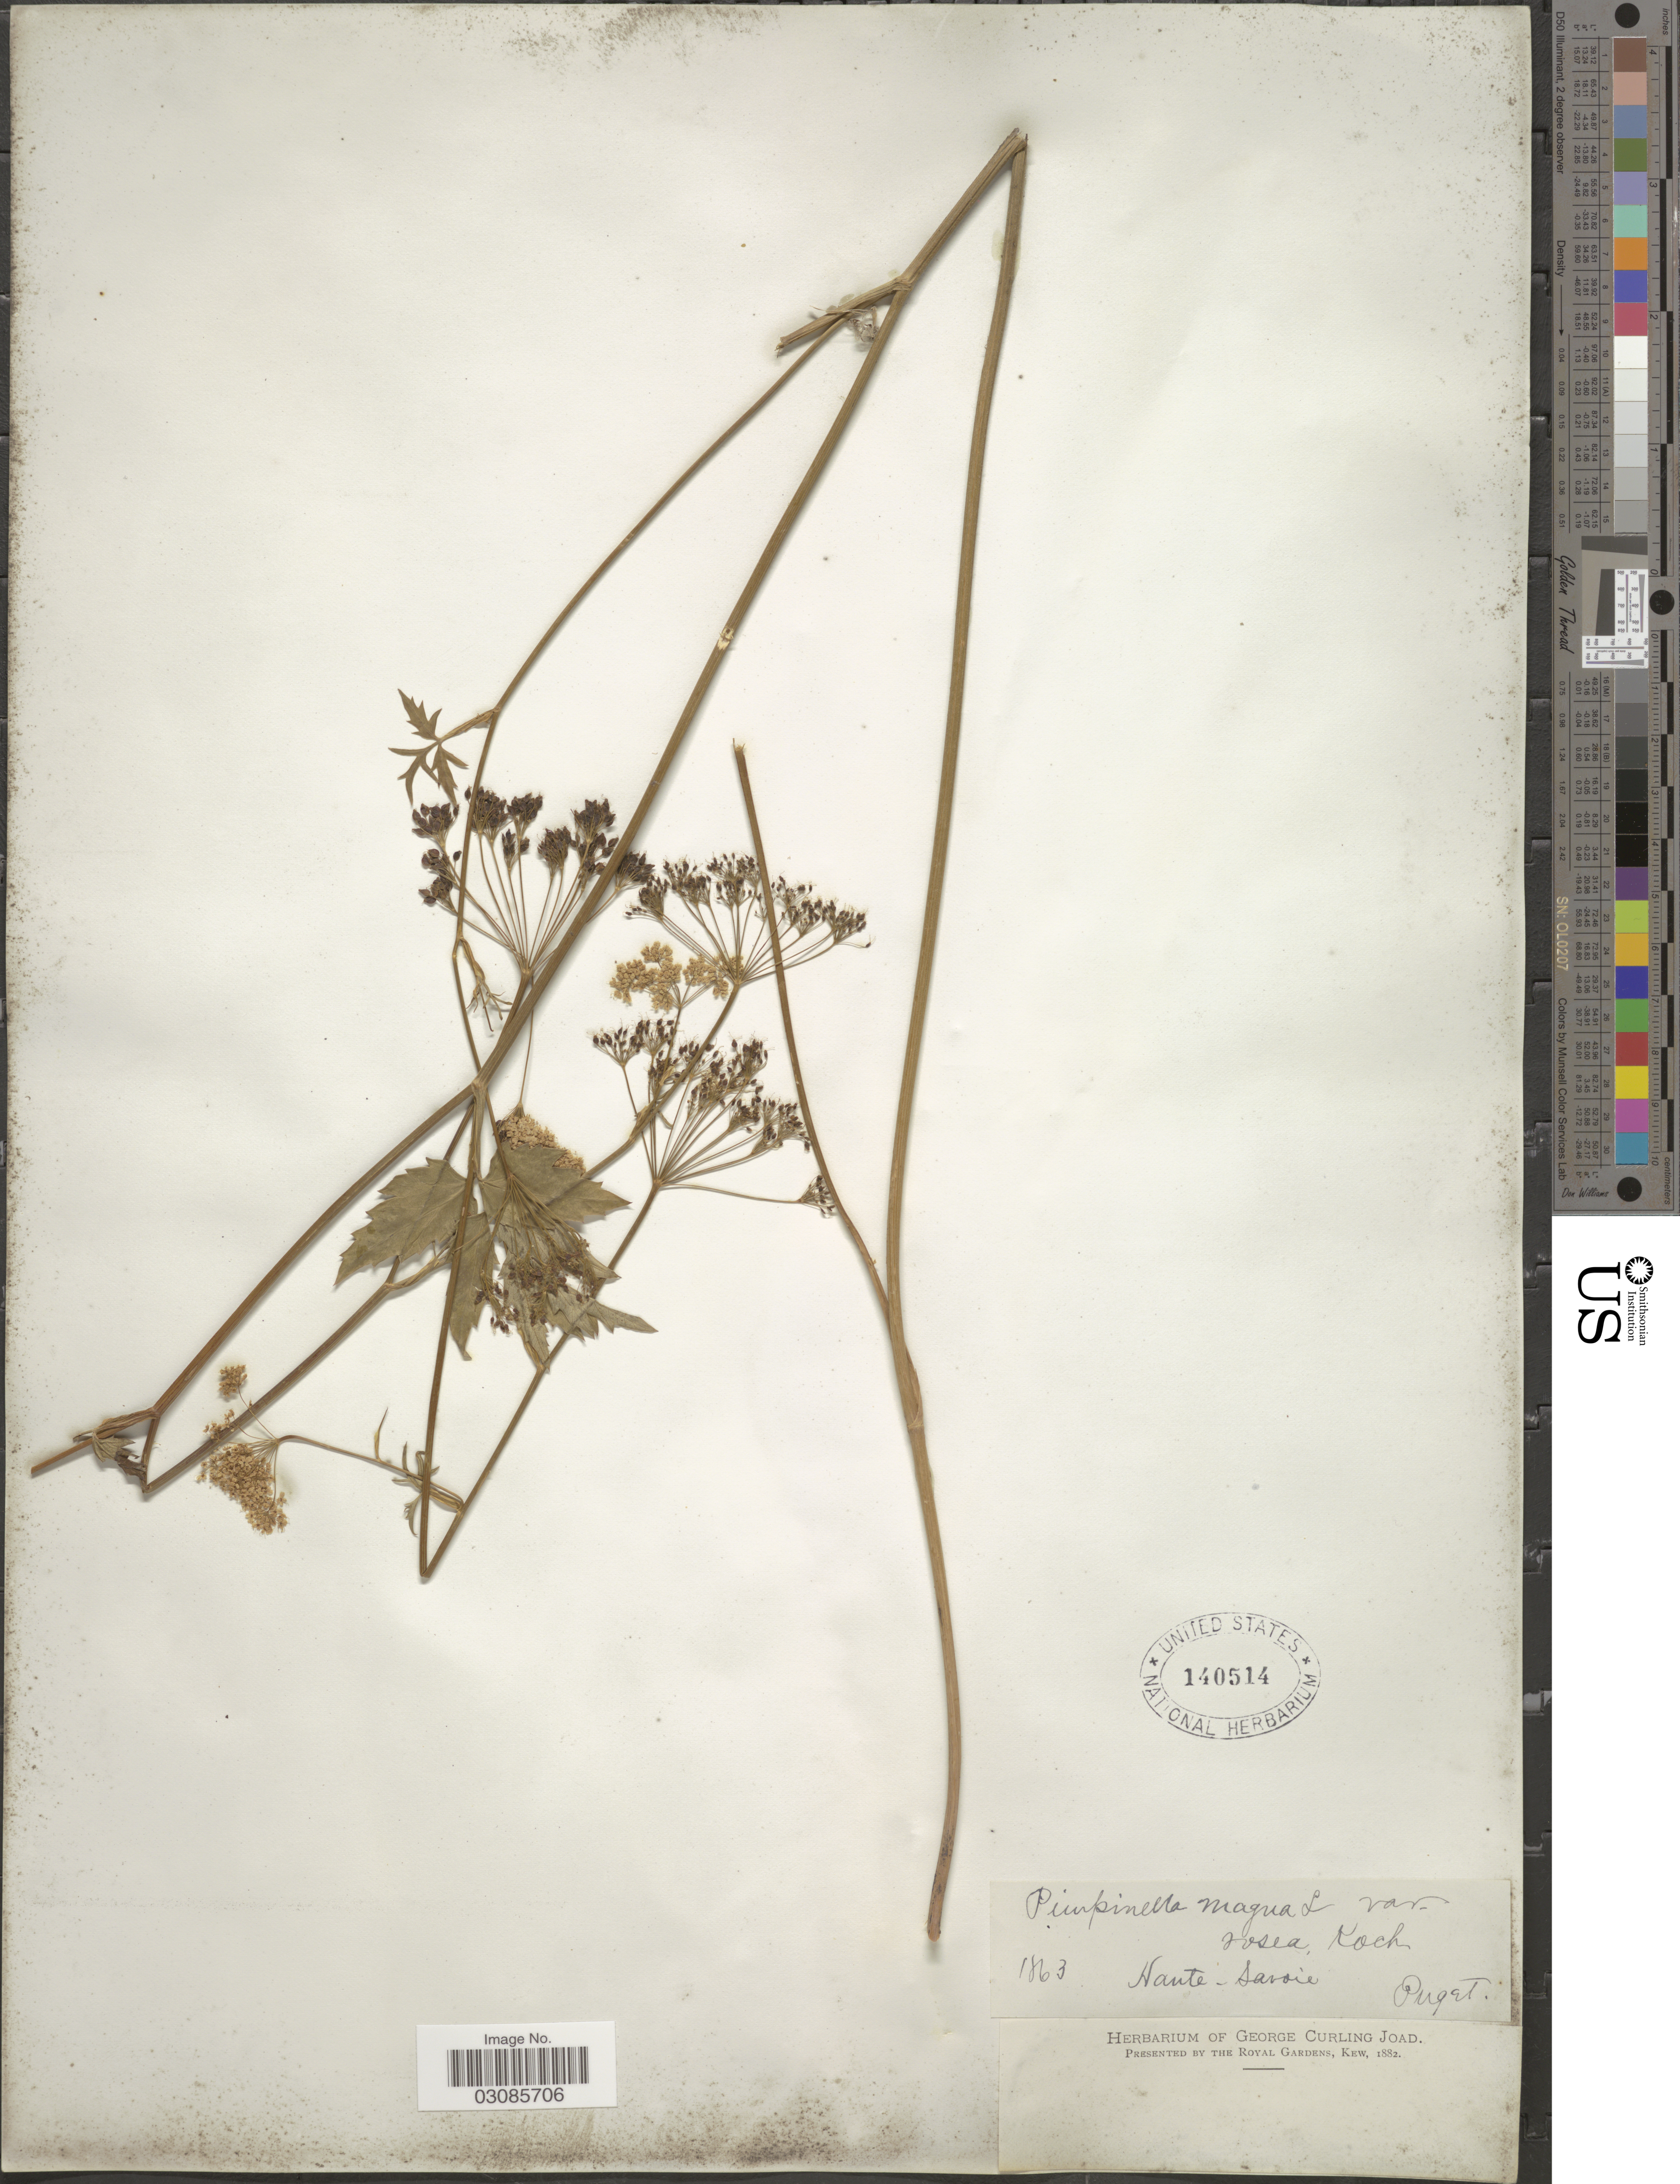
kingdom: Plantae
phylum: Tracheophyta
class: Magnoliopsida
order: Apiales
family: Apiaceae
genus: Pimpinella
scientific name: Pimpinella magna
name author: L.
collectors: -. Puget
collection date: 1863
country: France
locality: Haute-Savoie.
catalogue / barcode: US 140514